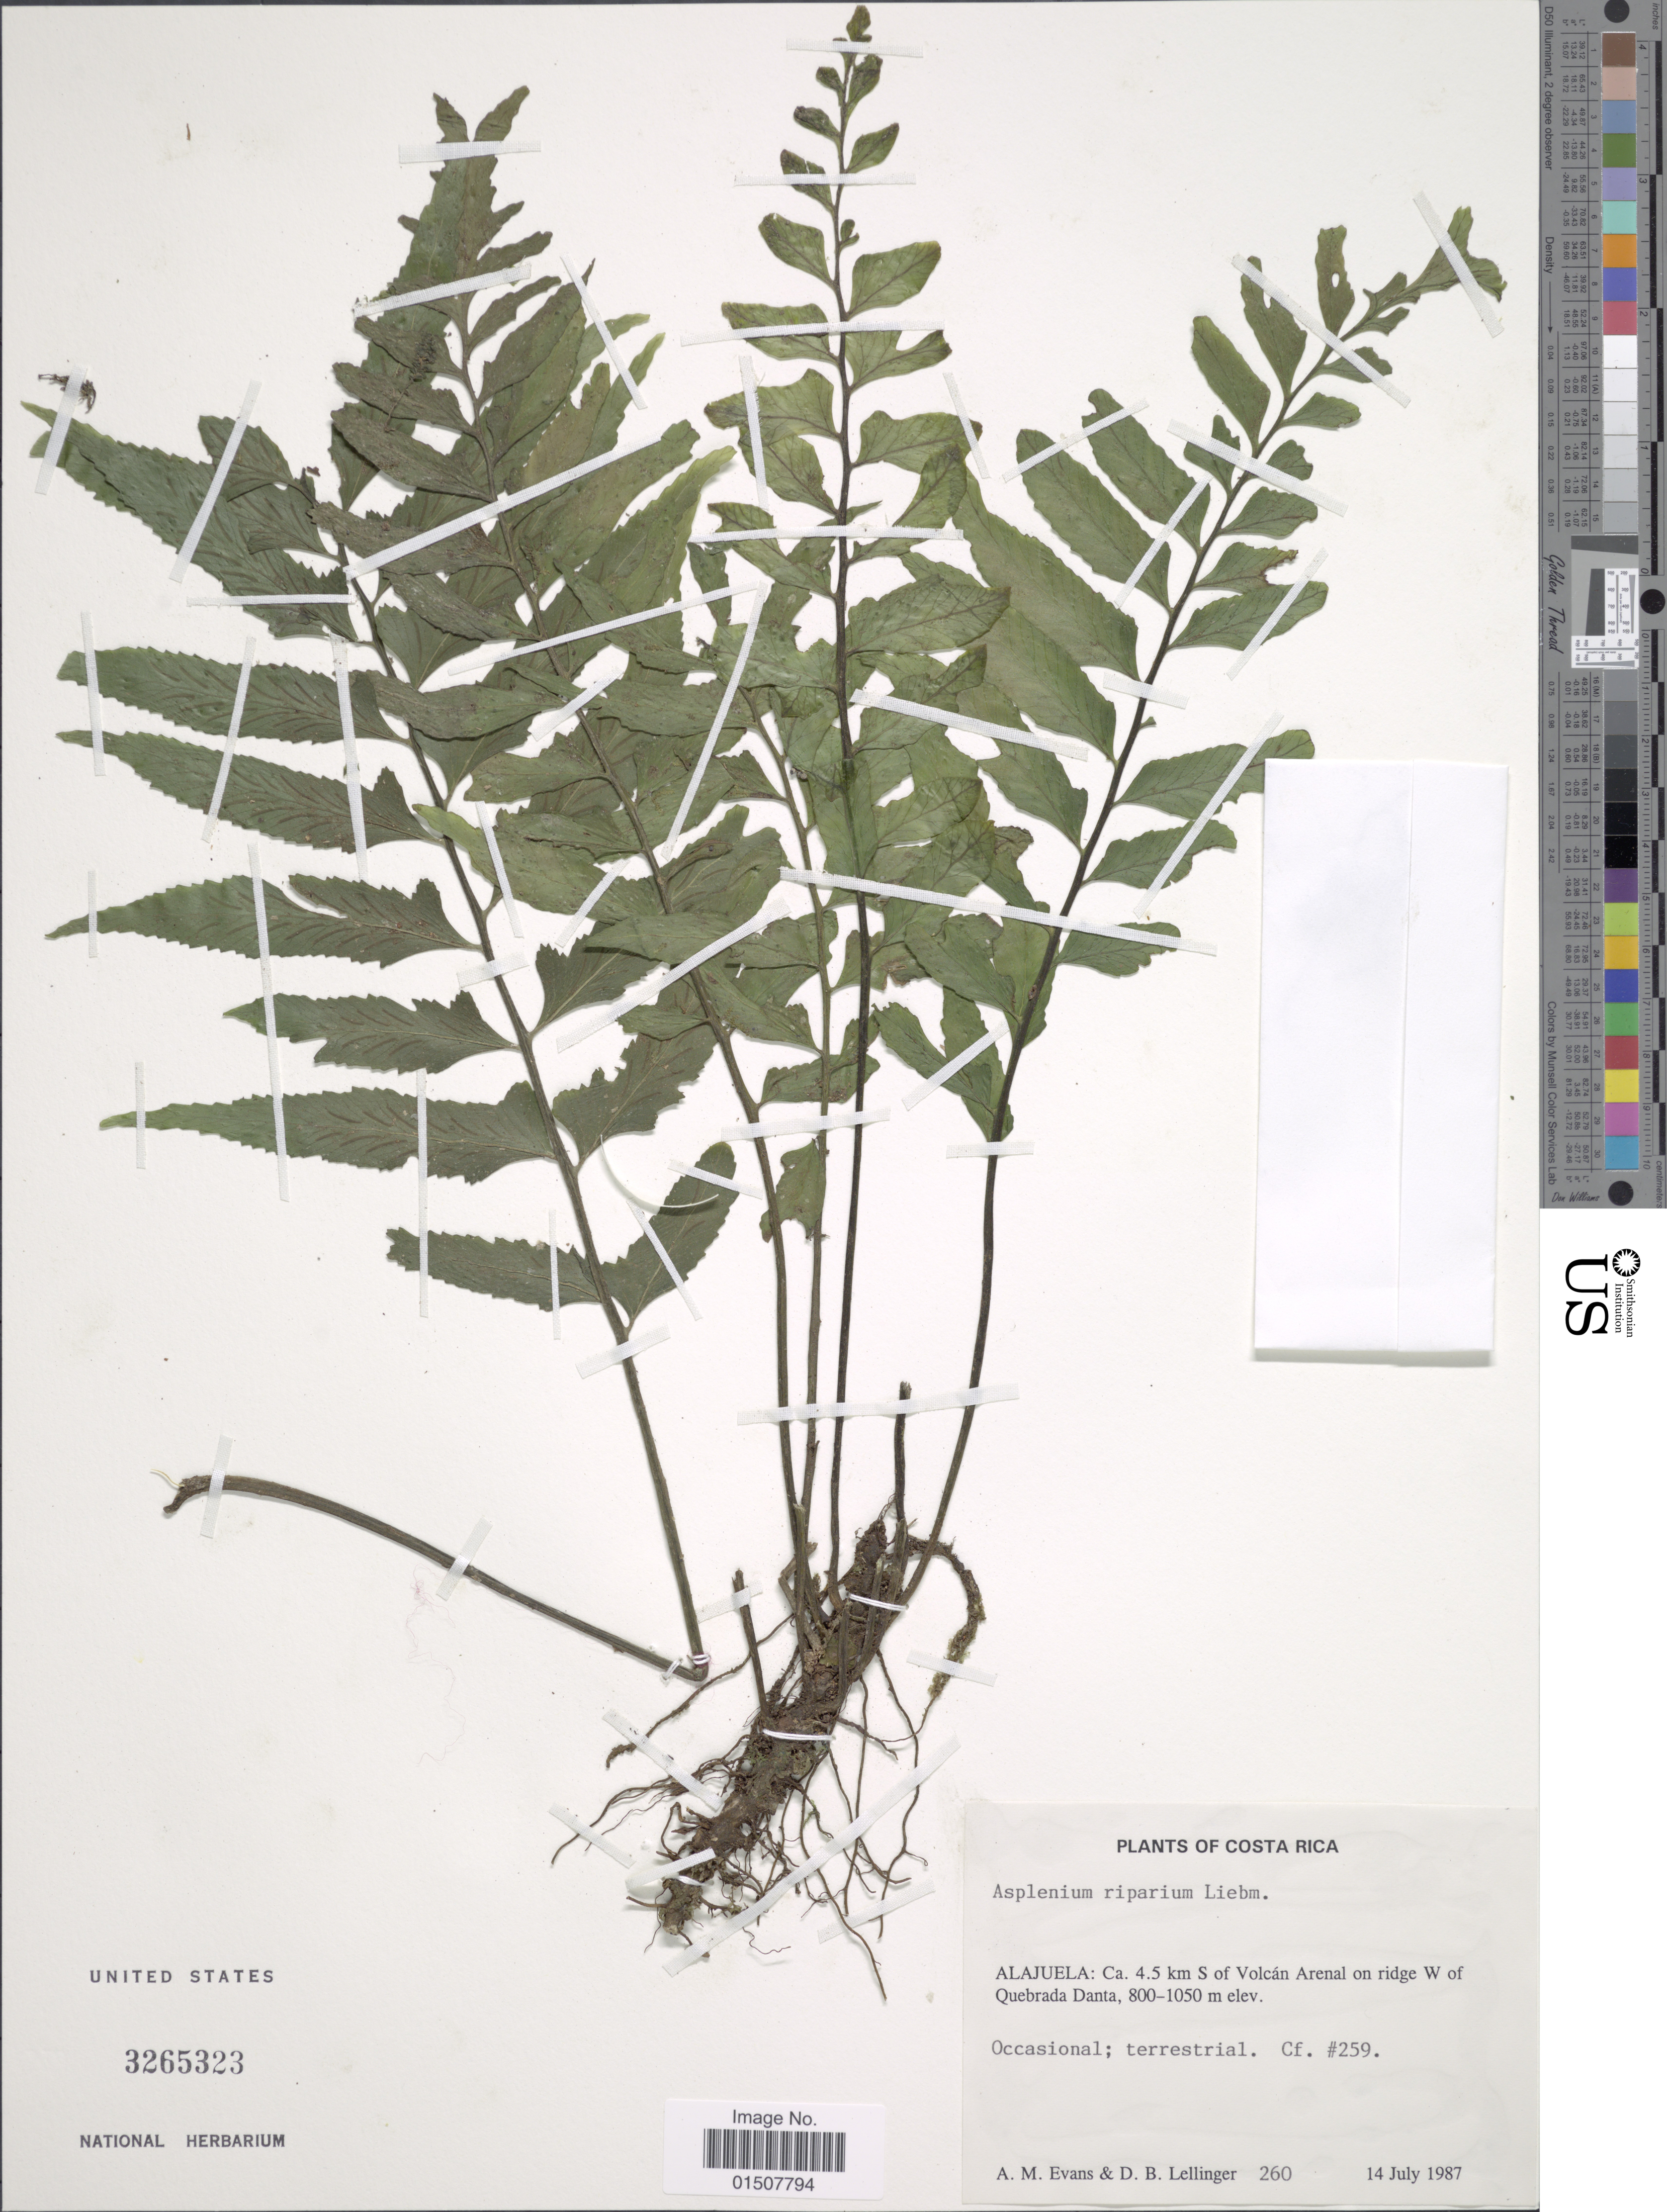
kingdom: Plantae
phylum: Tracheophyta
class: Polypodiopsida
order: Polypodiales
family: Aspleniaceae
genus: Asplenium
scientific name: Asplenium riparium Brack., nom. illeg.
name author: Brack. in Wilkes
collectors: A. M. Evans & D. B. Lellinger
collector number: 260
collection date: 1987-07-14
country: Costa Rica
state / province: Alajuela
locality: Alajuela:Ca. 4.5 km S of Volcan Arenal on ridge W of Quebrada Danta.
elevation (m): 800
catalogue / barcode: US 32565323